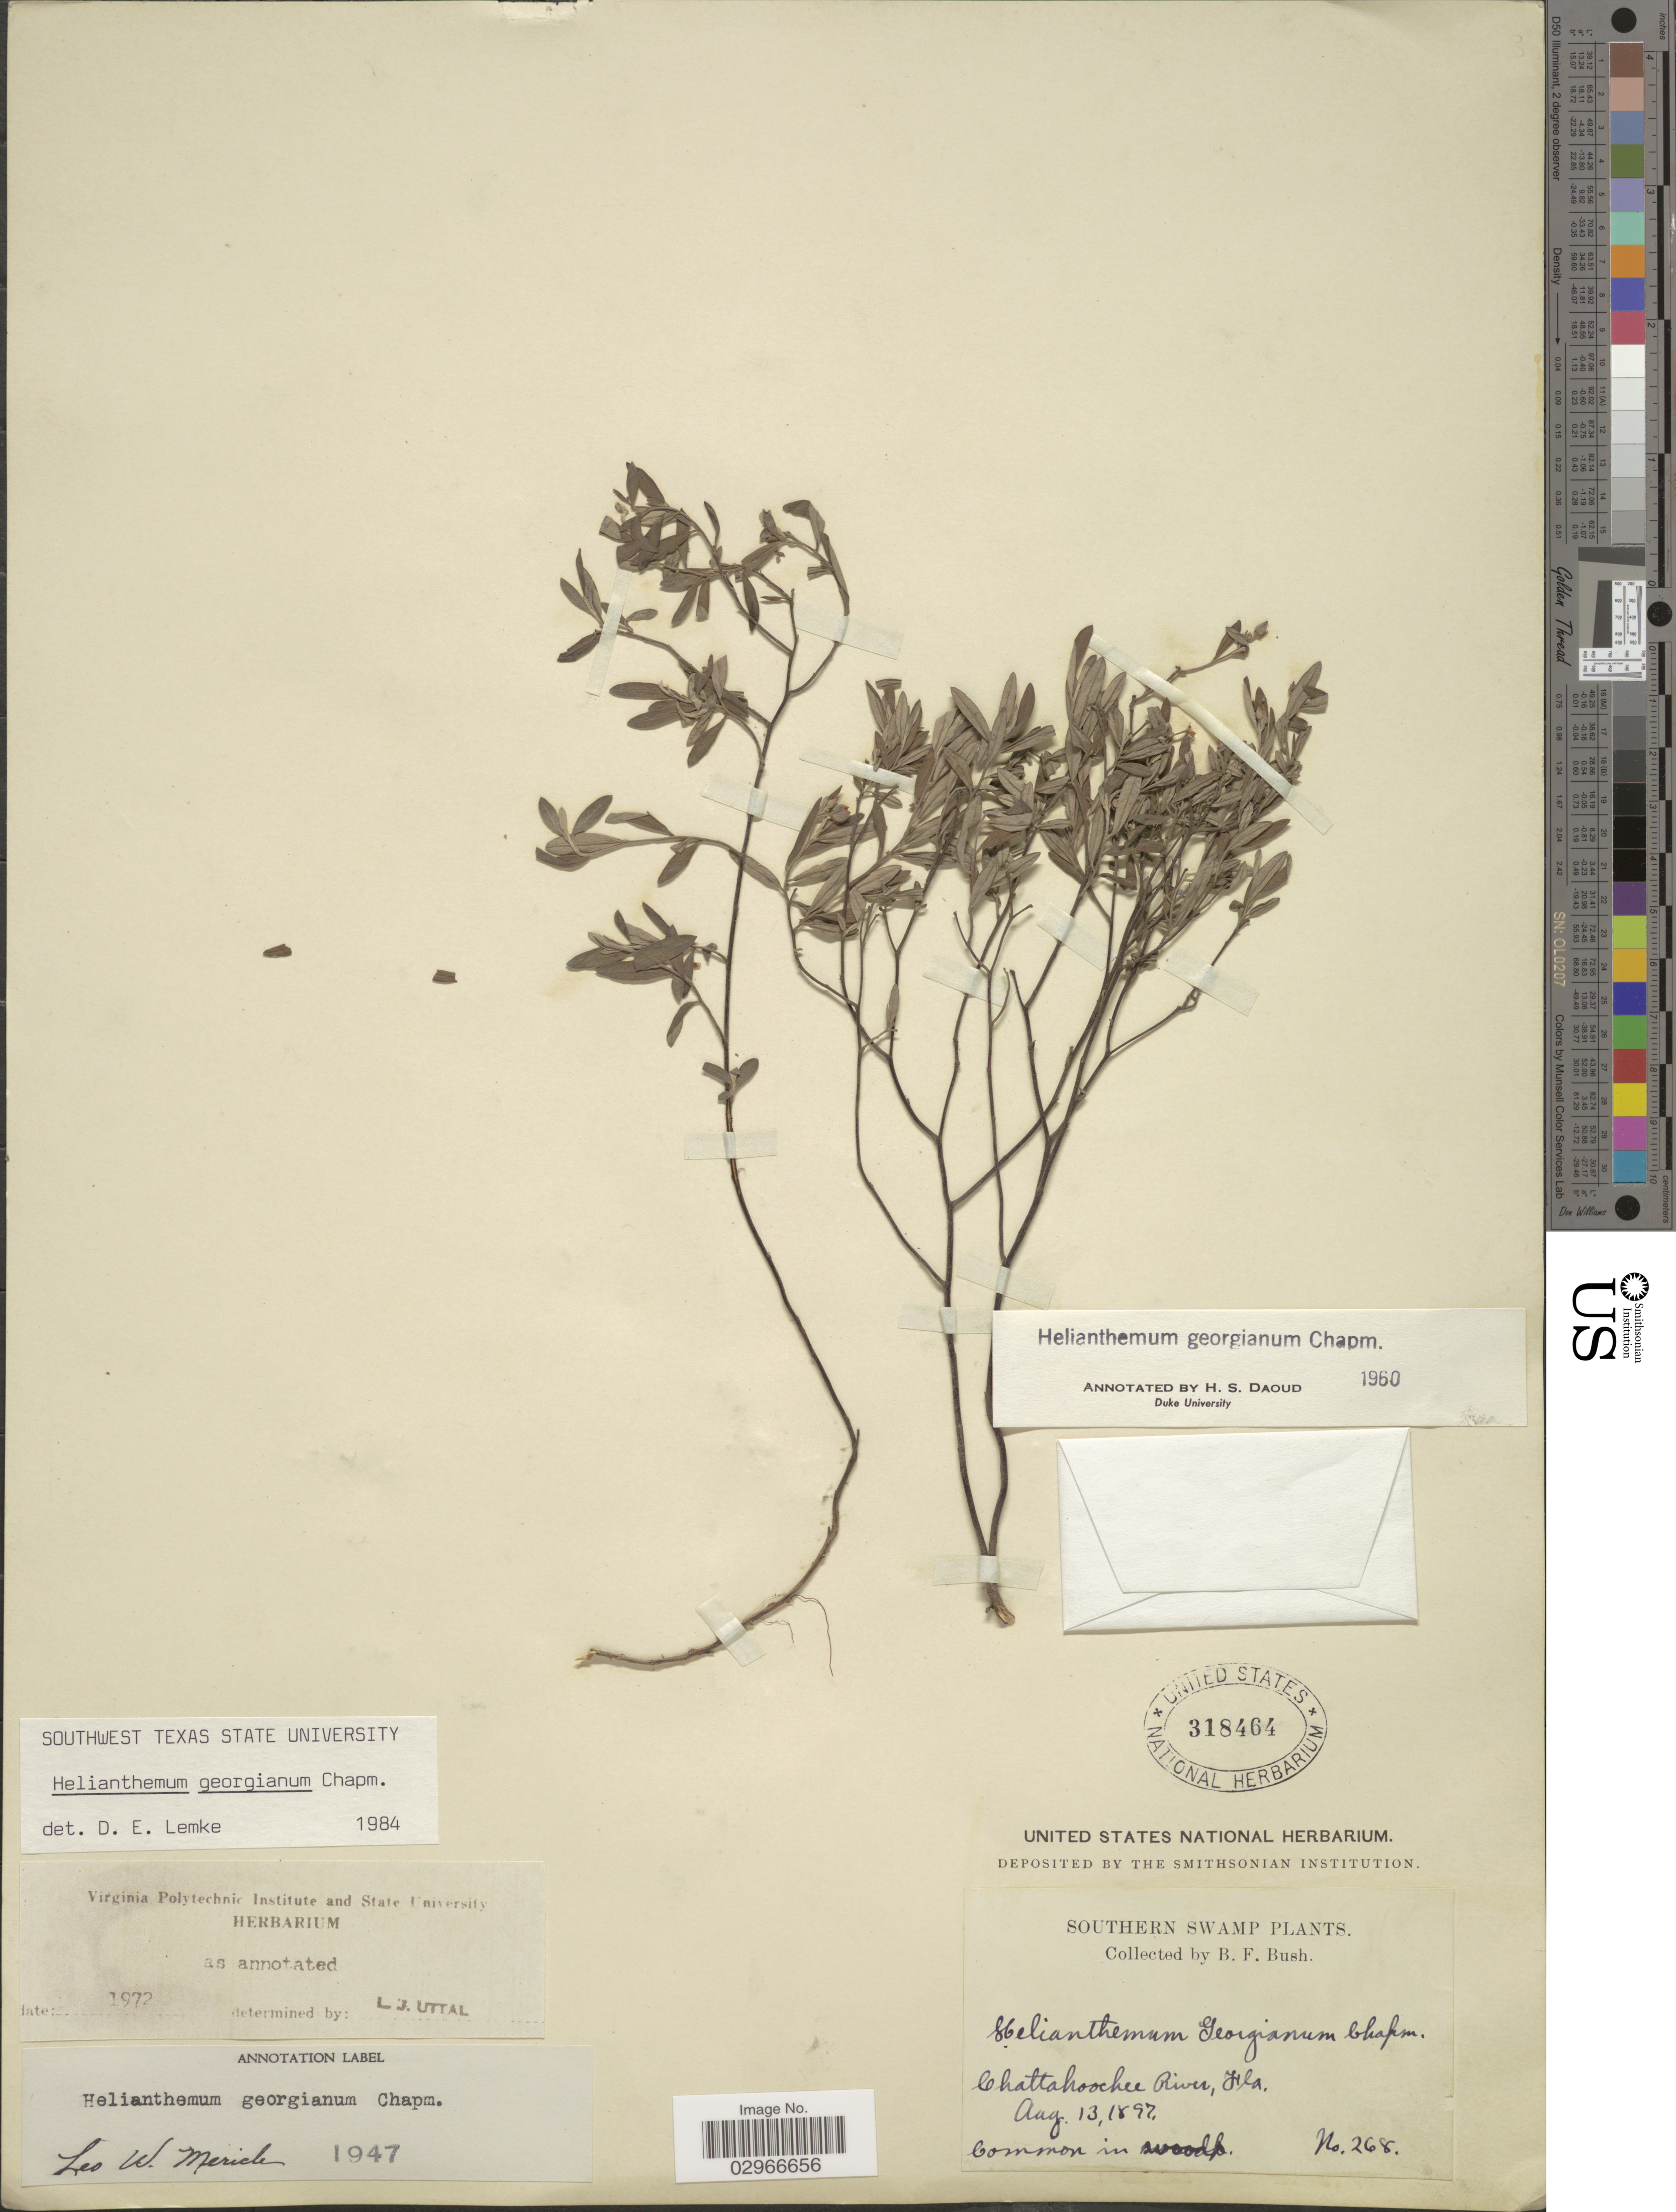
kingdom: Plantae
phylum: Tracheophyta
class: Magnoliopsida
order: Malvales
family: Cistaceae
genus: Helianthemum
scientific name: Helianthemum georgianum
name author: Chapm.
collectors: B. F. Bush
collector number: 268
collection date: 1897-08-13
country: United States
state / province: Florida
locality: Southern Swamp, Chattahoochee River.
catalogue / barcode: US 318464